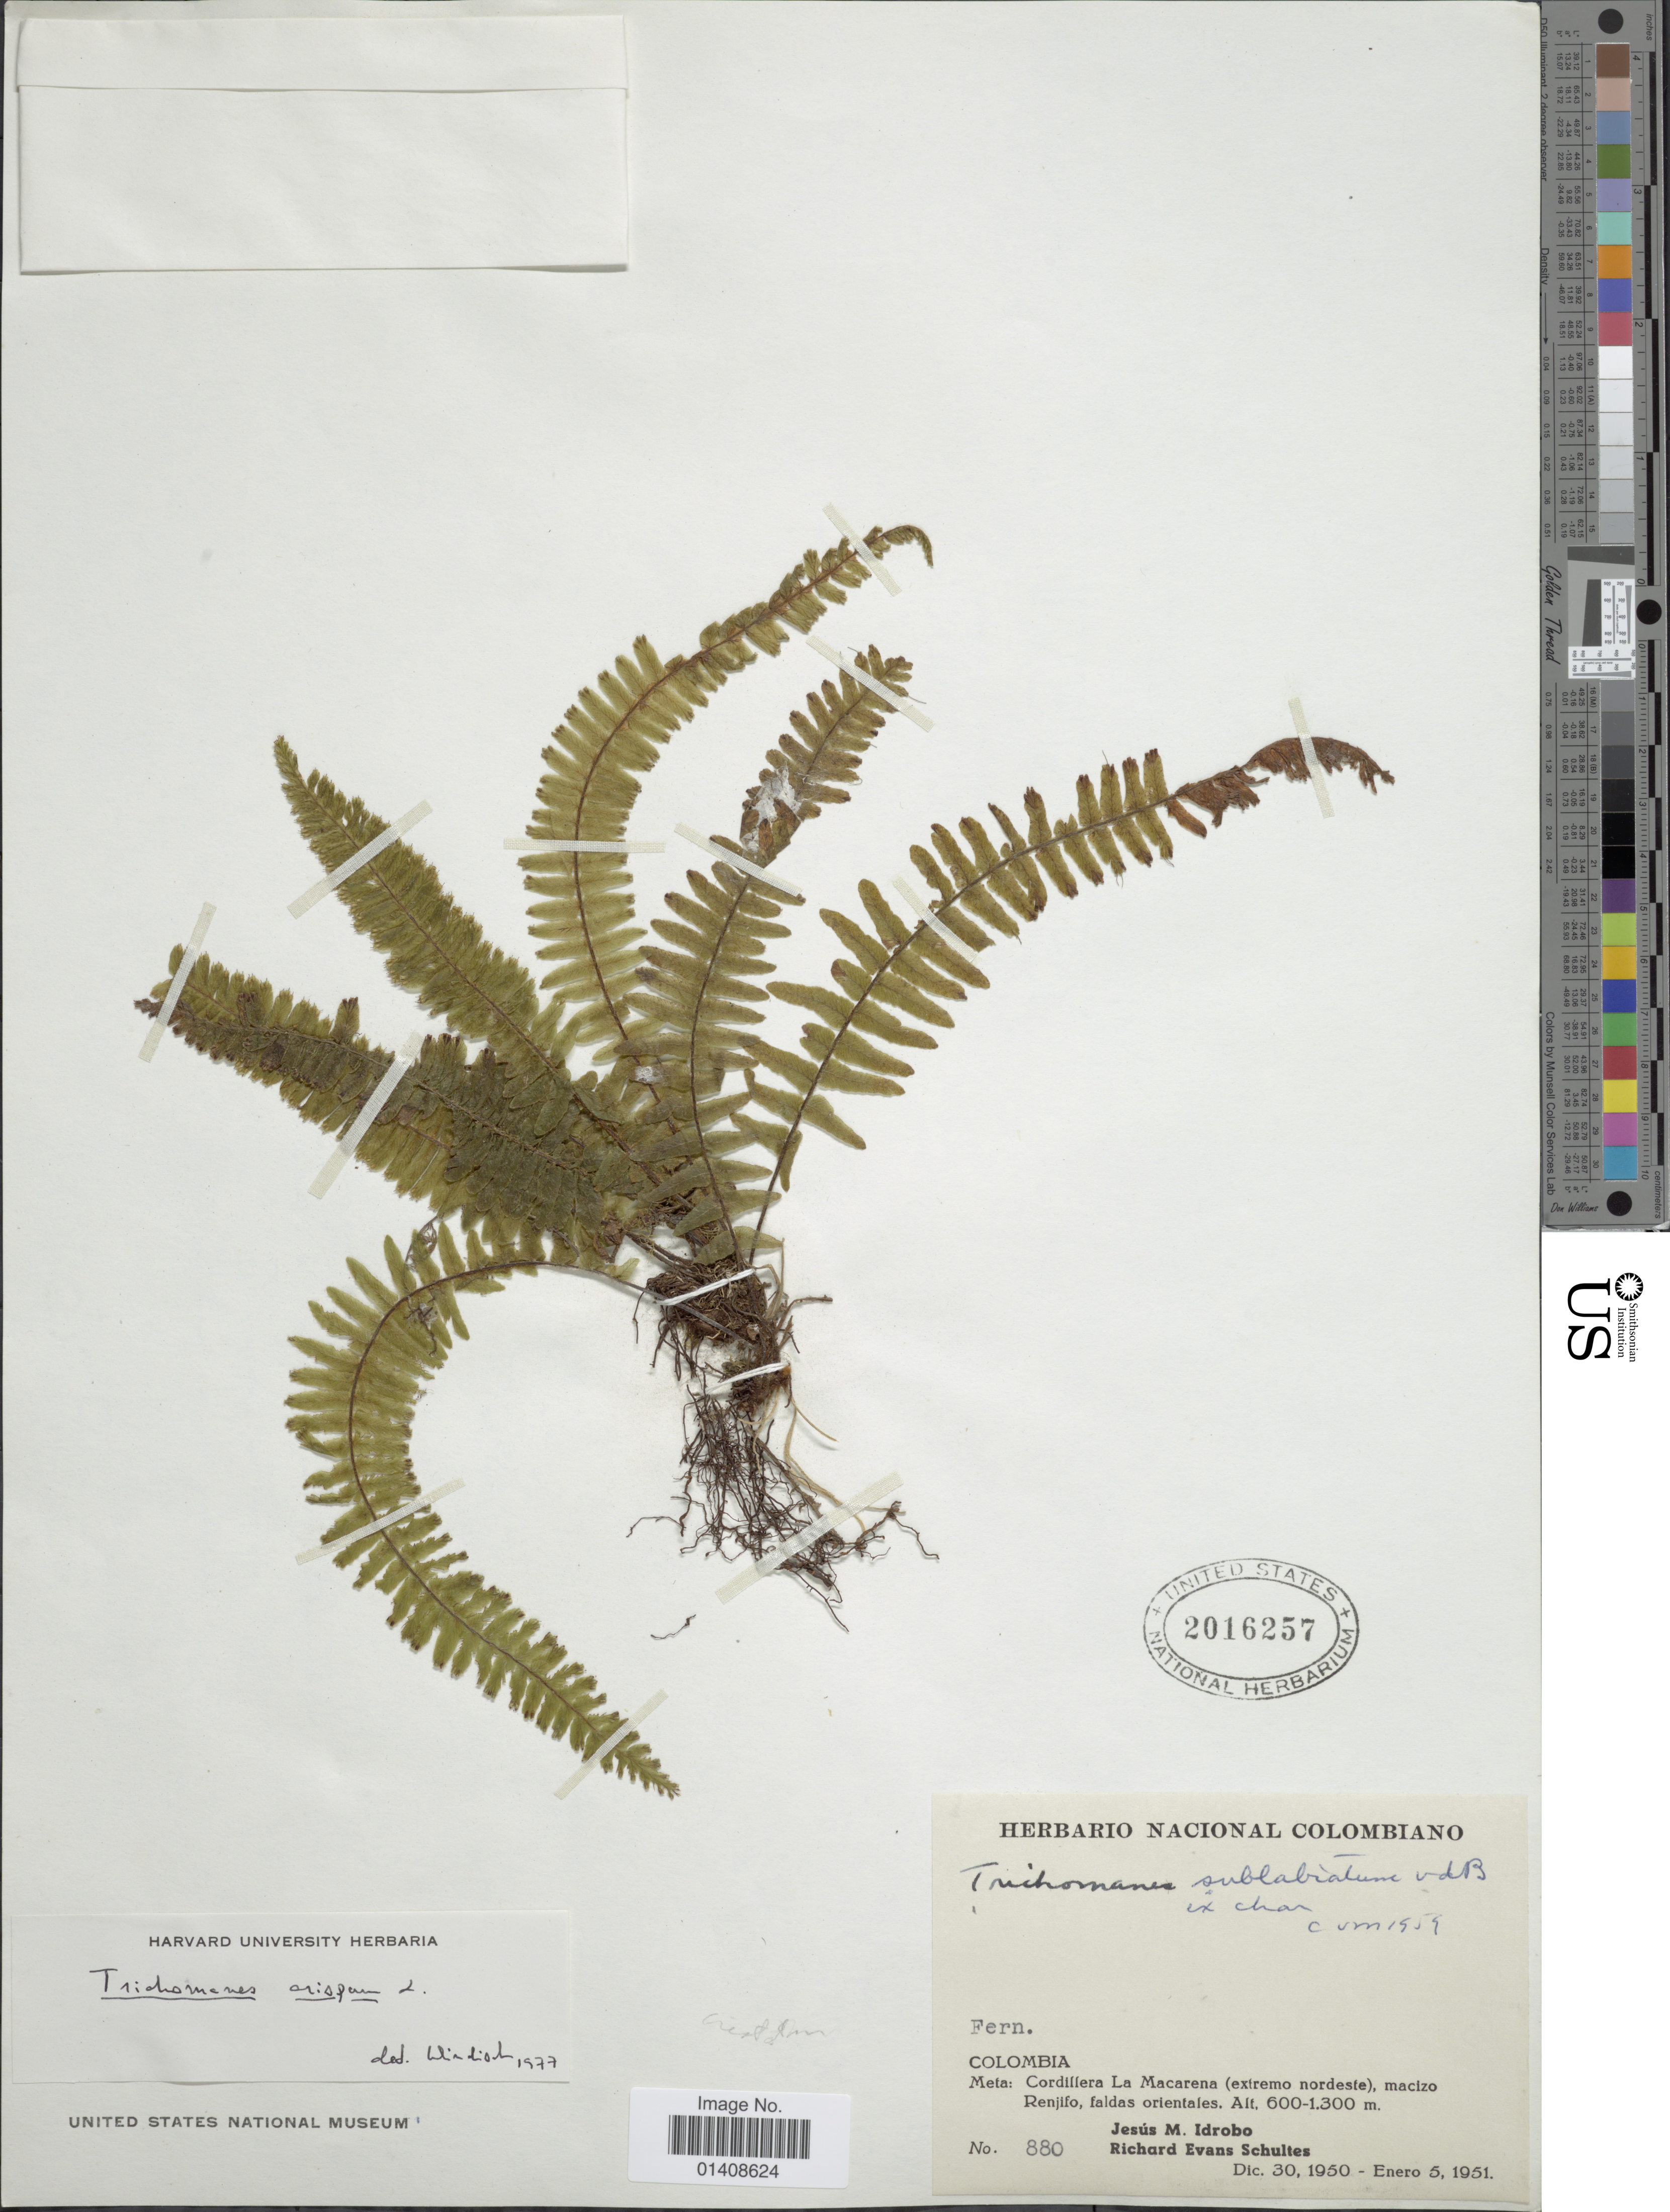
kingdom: Plantae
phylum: Tracheophyta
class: Polypodiopsida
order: Hymenophyllales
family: Hymenophyllaceae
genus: Trichomanes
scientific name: Trichomanes crispum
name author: L.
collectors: J. M. Idrobo & R. E. Schultes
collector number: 880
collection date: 1950-12-30/1951-01-05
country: Colombia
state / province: Meta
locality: Cordillera La Macarena ( extremoi nordeste), macizo Renjifo, faldas orientales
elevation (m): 600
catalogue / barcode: US 2016257